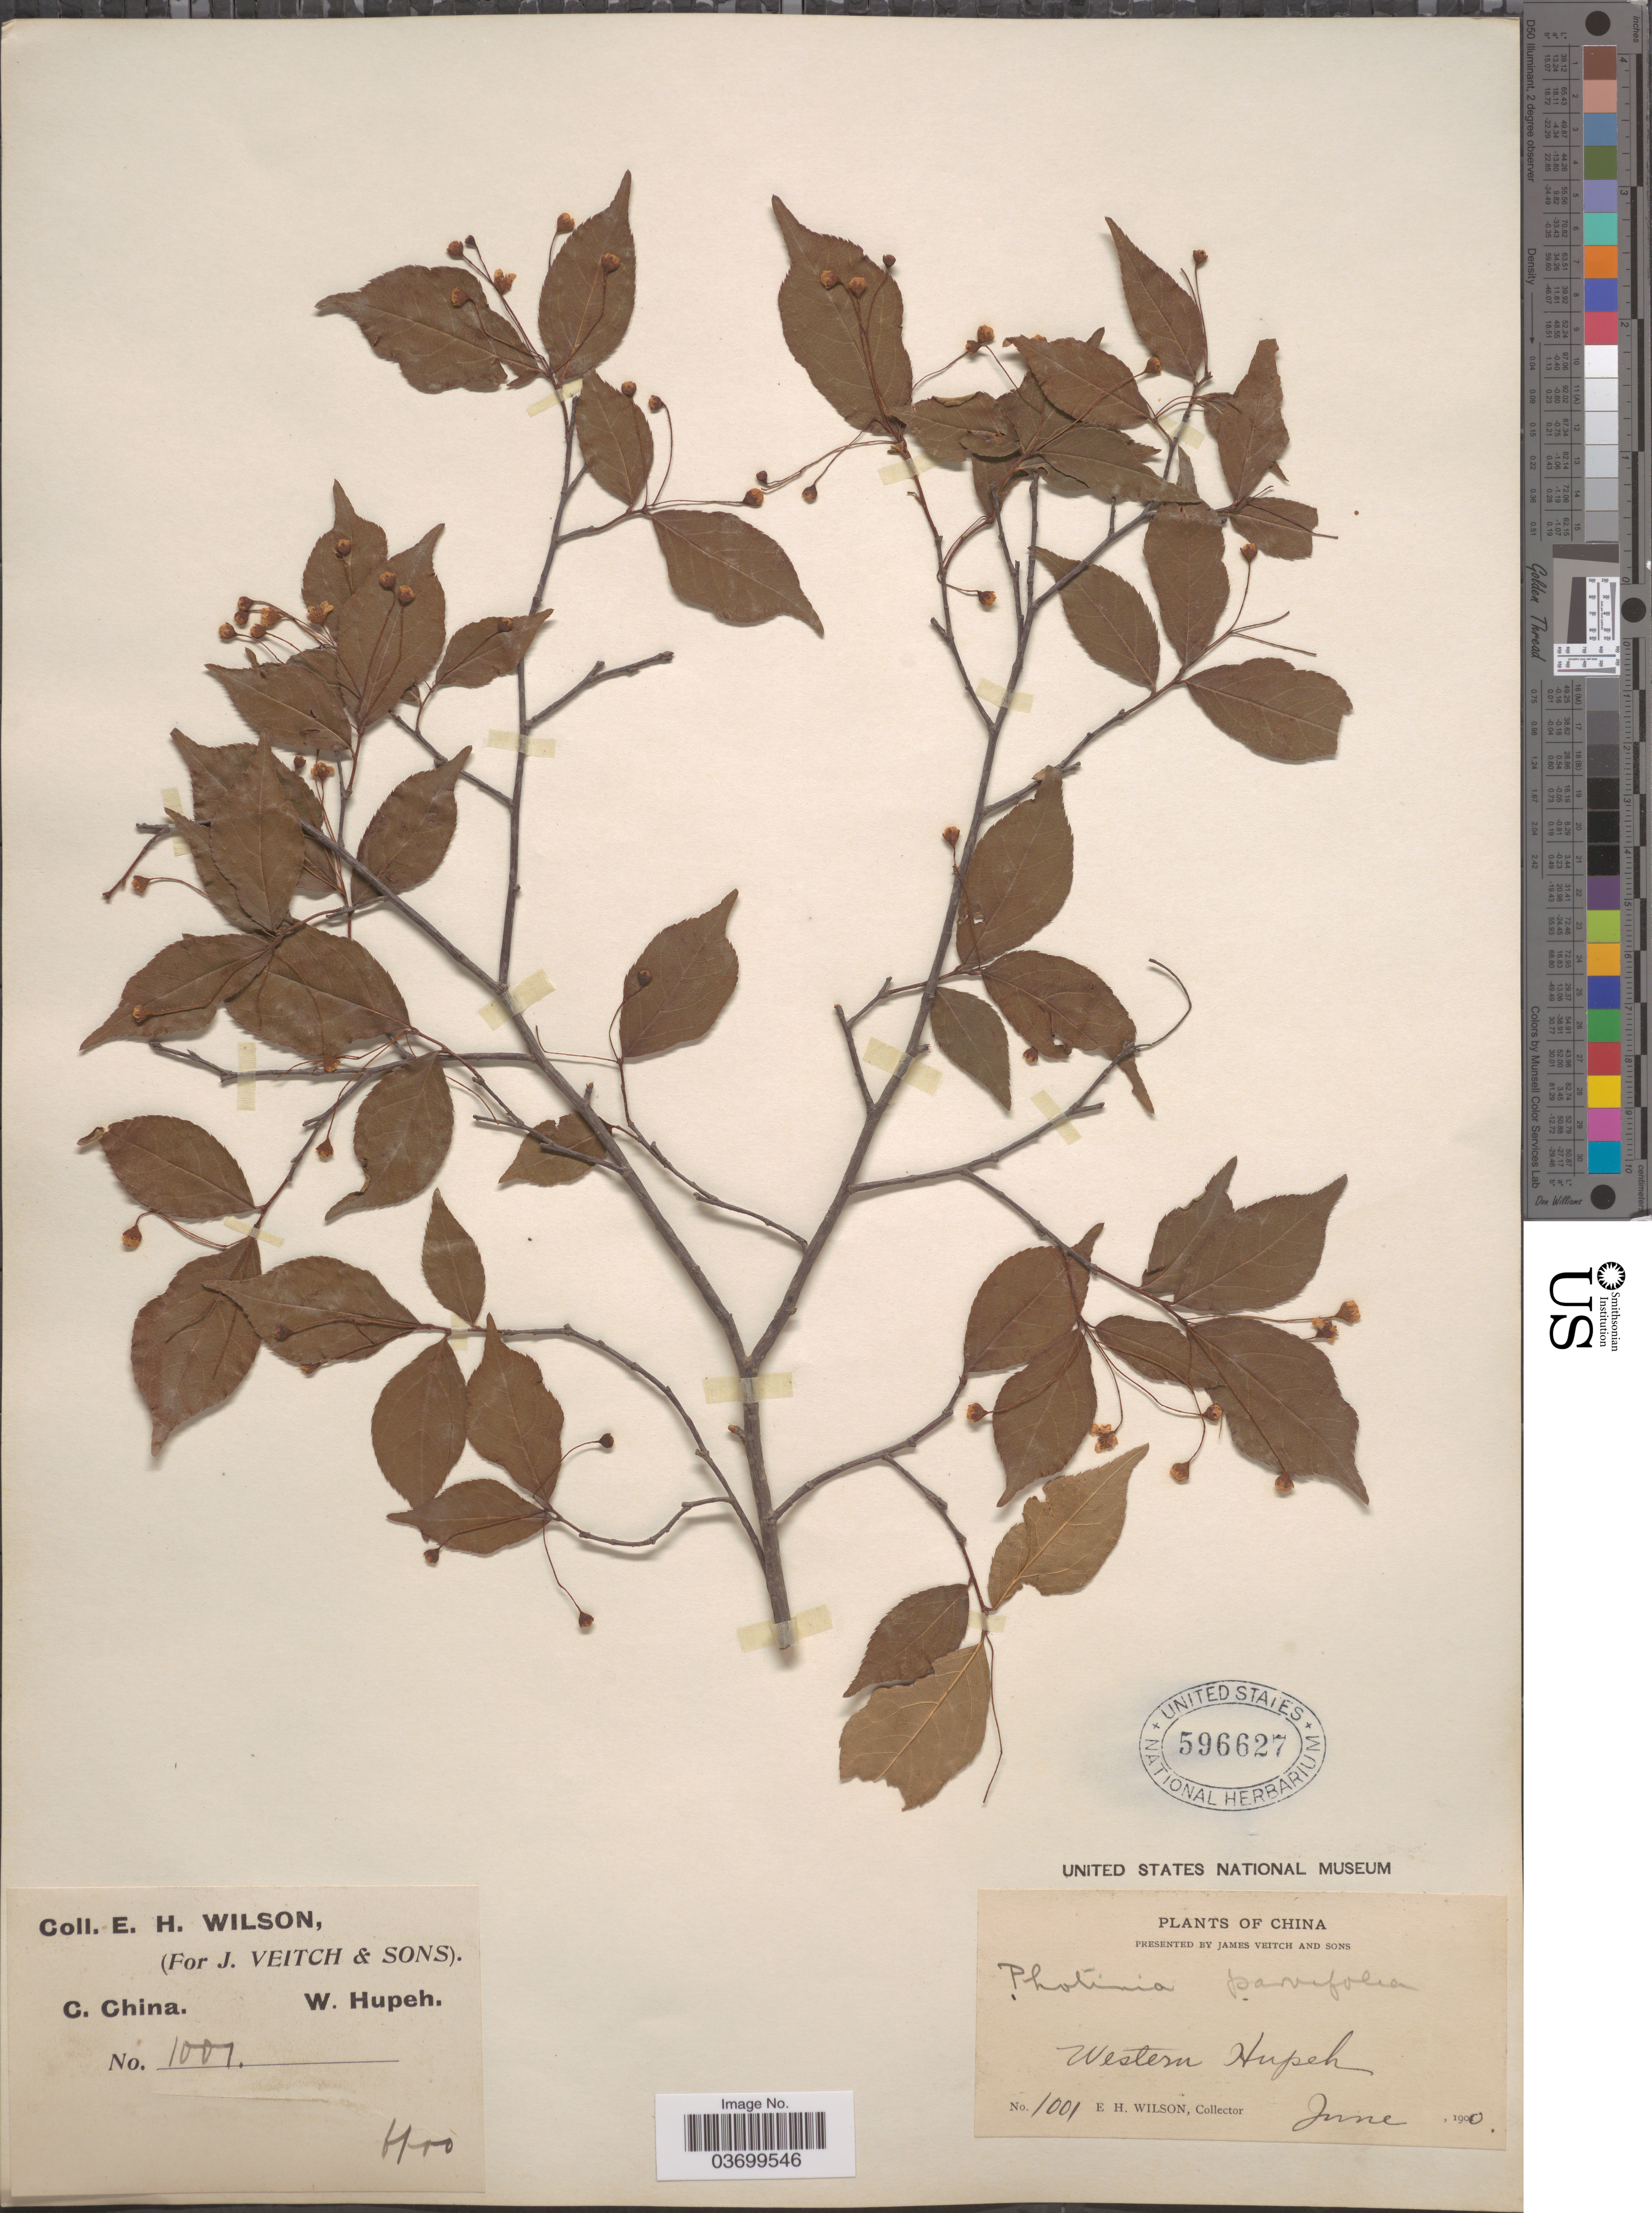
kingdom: Plantae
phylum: Tracheophyta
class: Magnoliopsida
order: Rosales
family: Rosaceae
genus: Photinia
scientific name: Photinia parvifolia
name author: (E. Pritz.) C.K. Schneid.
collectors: E. Wilson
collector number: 1001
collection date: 1900-06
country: China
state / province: Hubei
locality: C. China. Western Hupeh.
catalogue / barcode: US 596627